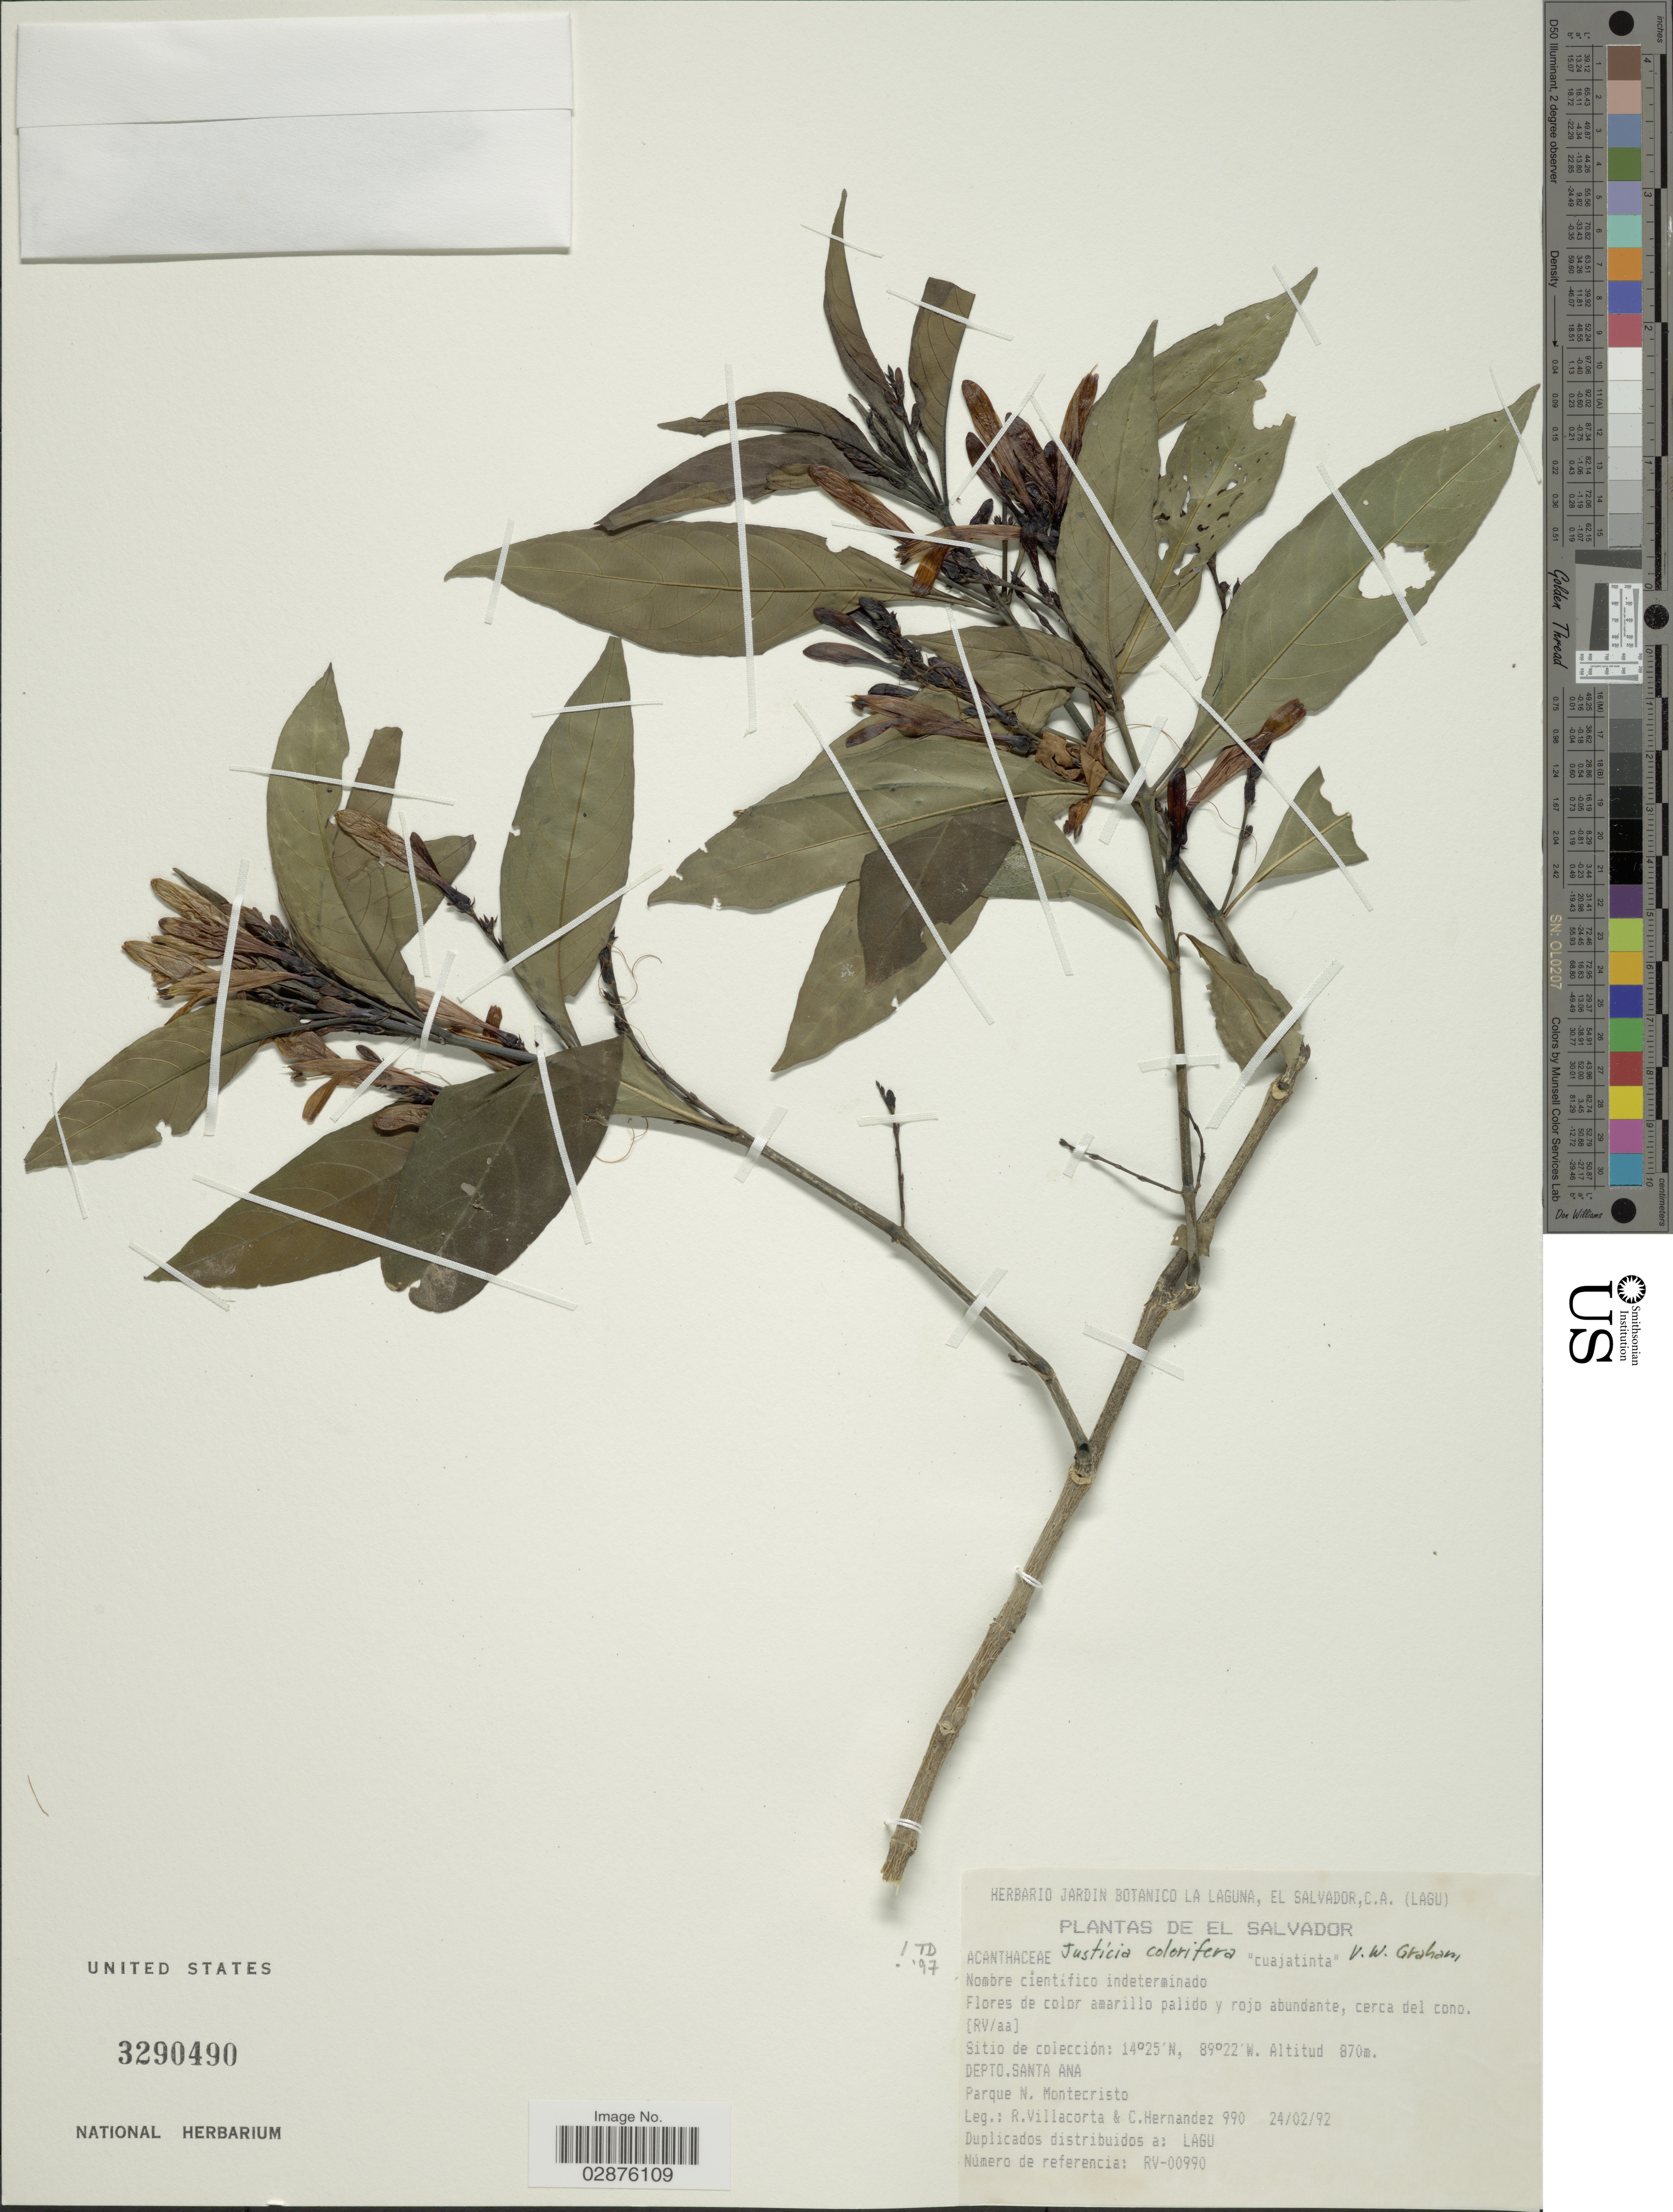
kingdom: Plantae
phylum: Tracheophyta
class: Magnoliopsida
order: Lamiales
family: Acanthaceae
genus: Justicia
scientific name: Justicia colorifera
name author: V.A.W. Graham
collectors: R. Villacorta & C. Hernandez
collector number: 990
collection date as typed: Transcribed d/m/y: 24/2/92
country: El Salvador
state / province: Santa Ana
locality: Depto. Santa Ana, Parque N. Montecristo.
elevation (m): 870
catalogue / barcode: US 3290490